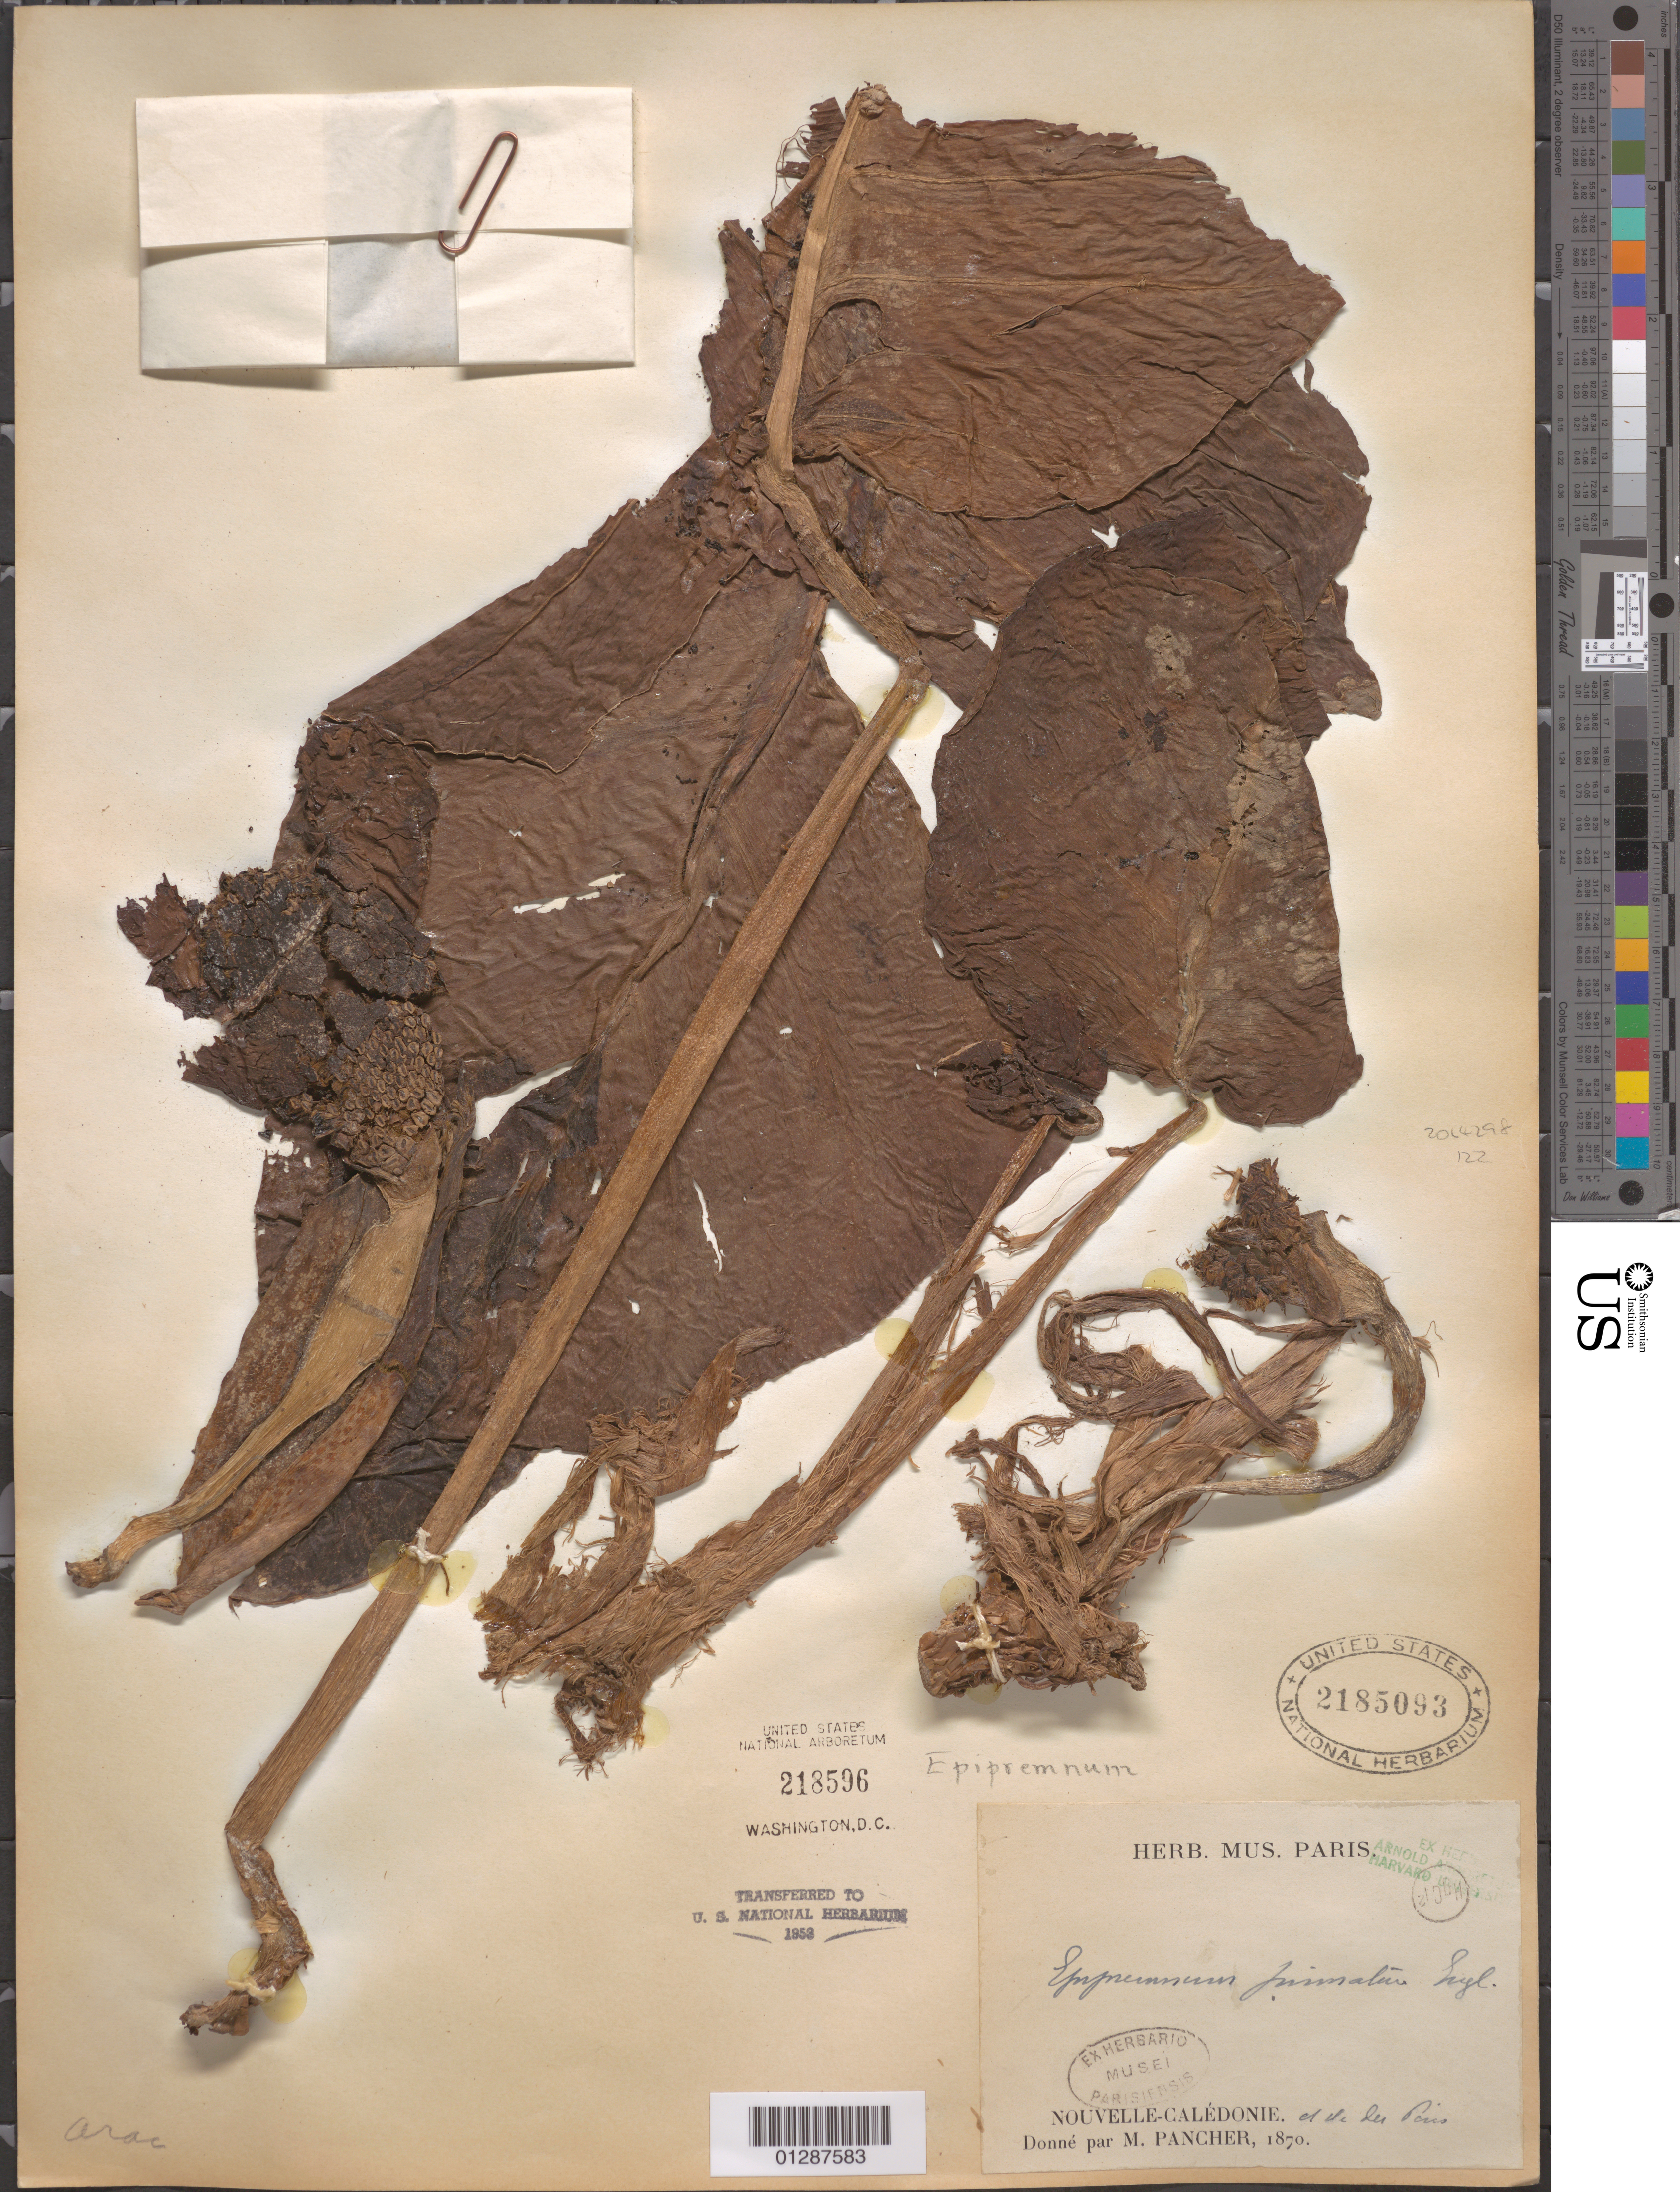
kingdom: Plantae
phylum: Tracheophyta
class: Liliopsida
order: Alismatales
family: Araceae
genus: Epipremnum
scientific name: Epipremnum pinnatum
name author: (L.) Engl.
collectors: M. Pancher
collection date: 1870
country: New Caledonia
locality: Nouvelle-Calédonie.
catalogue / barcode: US 2185093